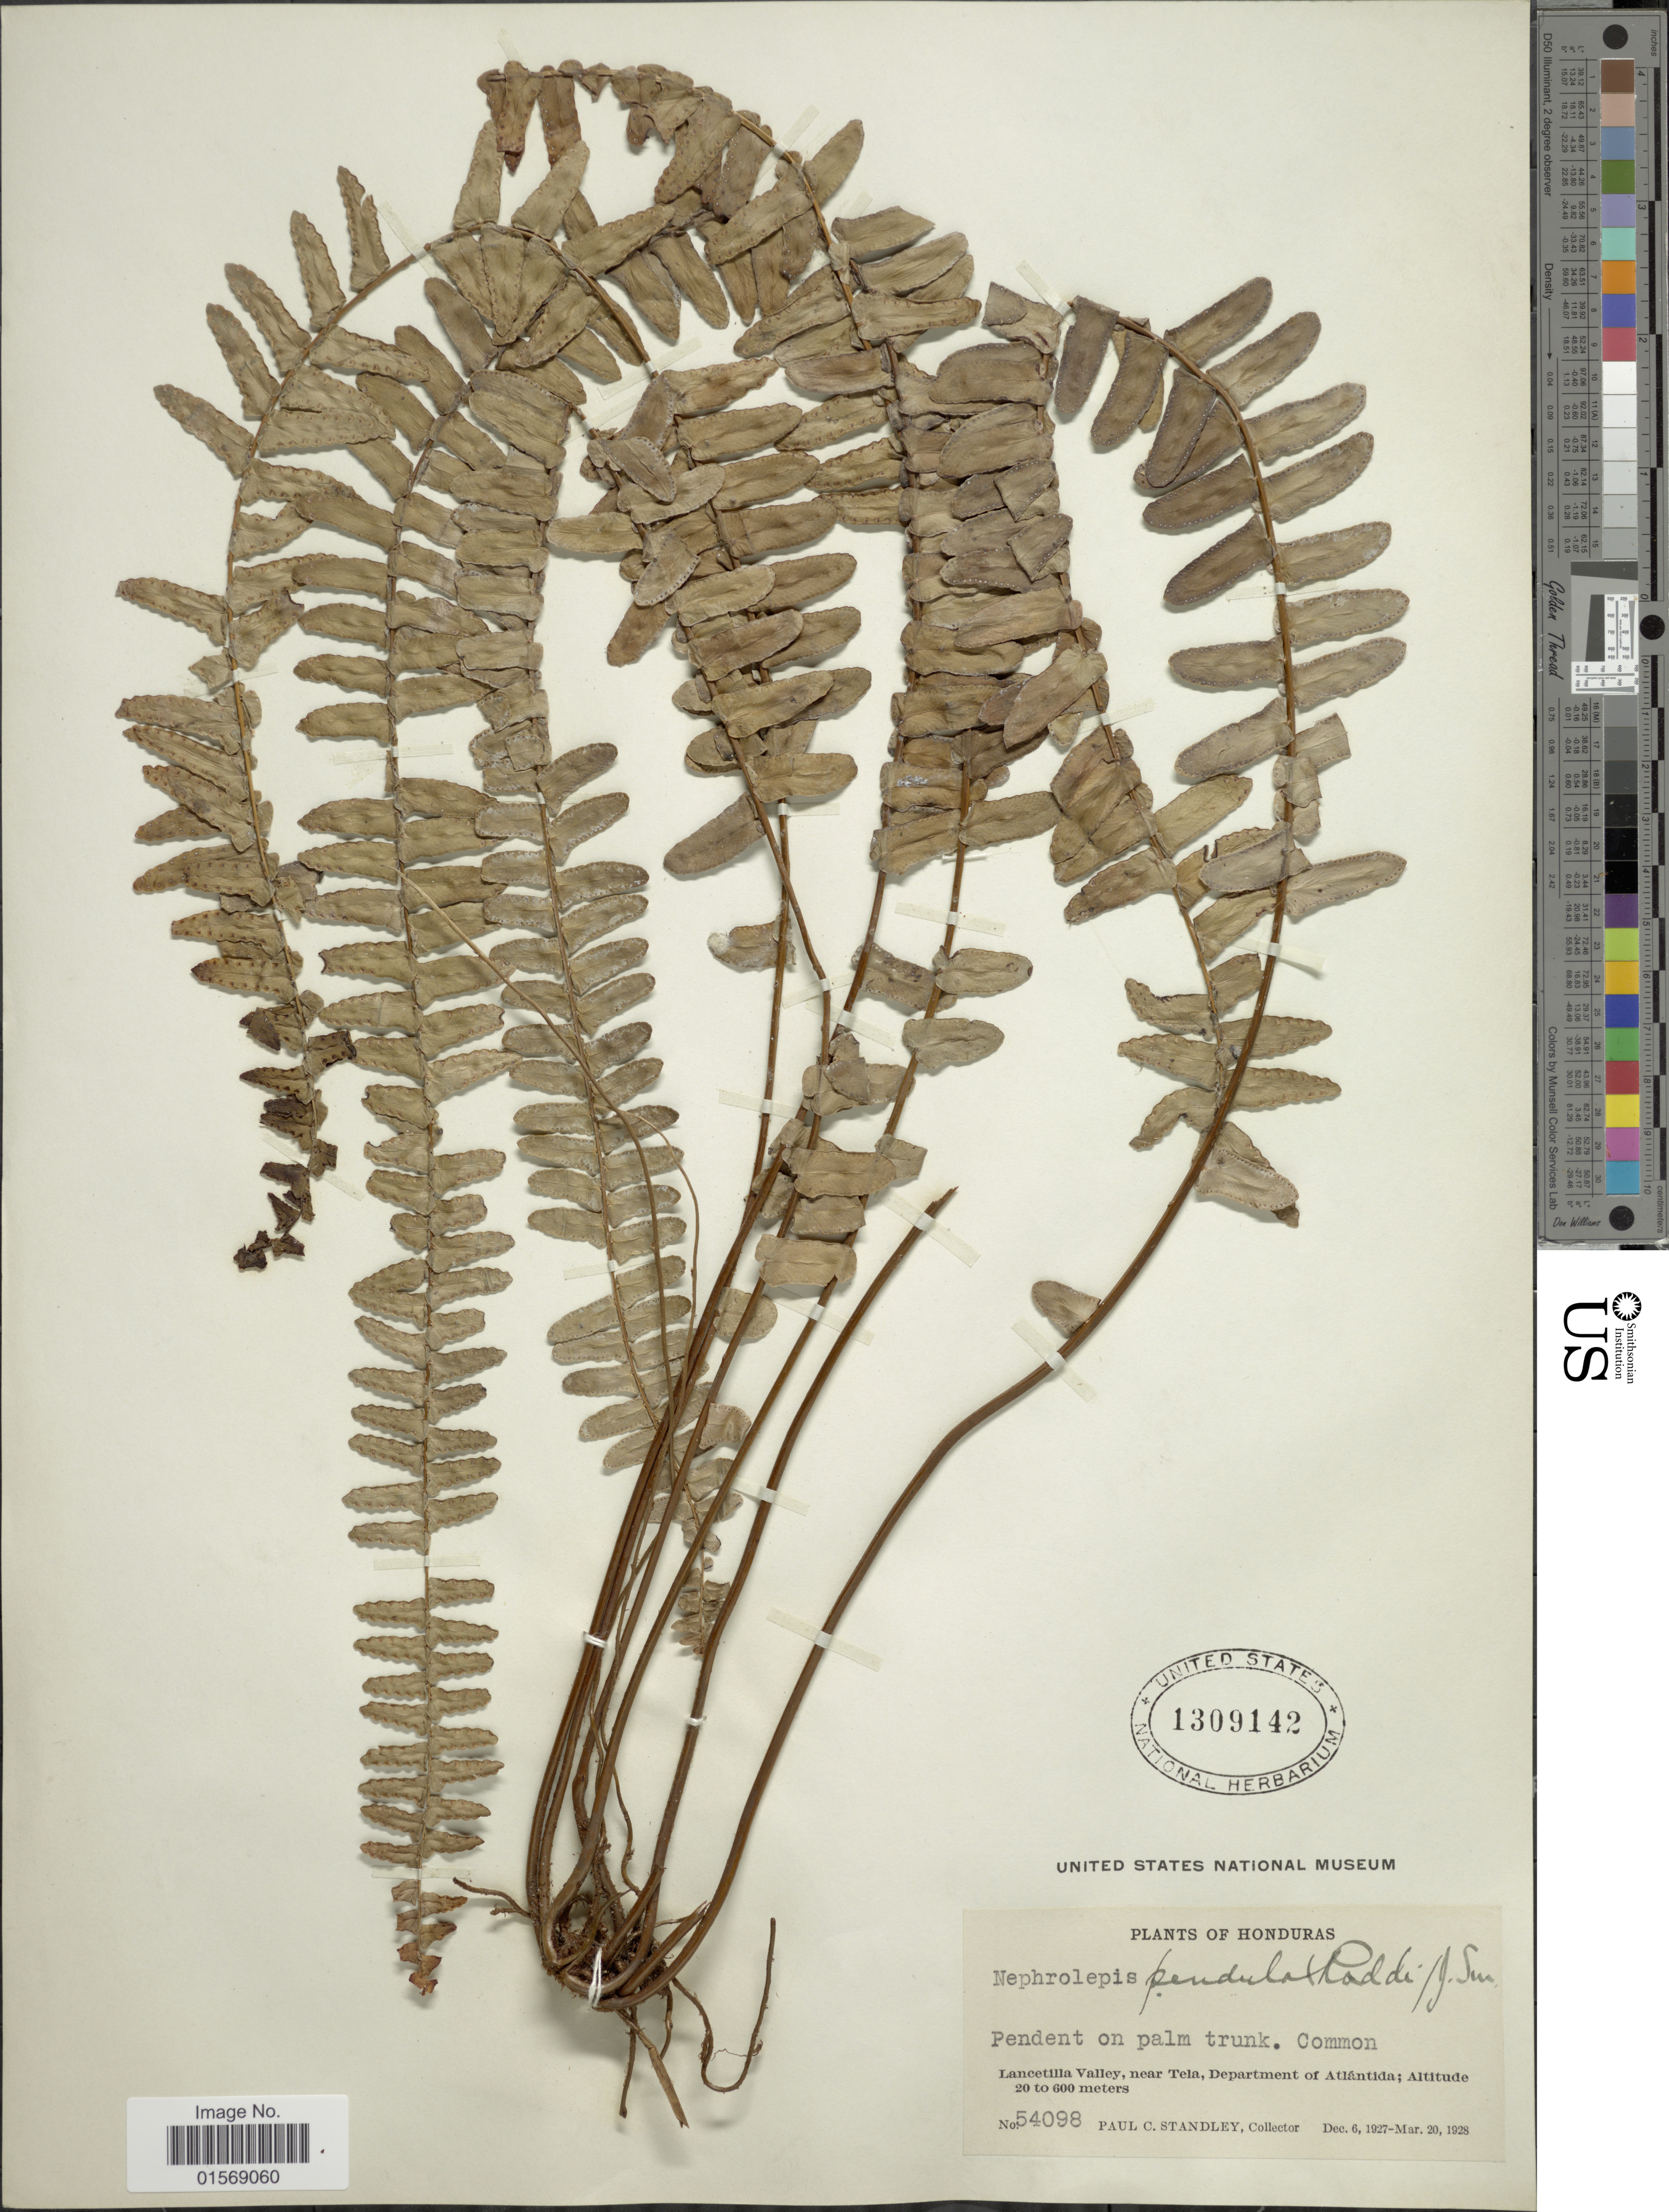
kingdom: Plantae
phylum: Tracheophyta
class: Polypodiopsida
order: Polypodiales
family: Nephrolepidaceae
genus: Nephrolepis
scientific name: Nephrolepis pendula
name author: (Raddi) J. Sm.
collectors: P. C. Standley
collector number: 54098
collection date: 1927-12-06/1928-03-20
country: Honduras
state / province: Atlántida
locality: Honduras. Lancetilla Valley, near Tela, Department of Atlantida.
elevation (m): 20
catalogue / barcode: US 1309142